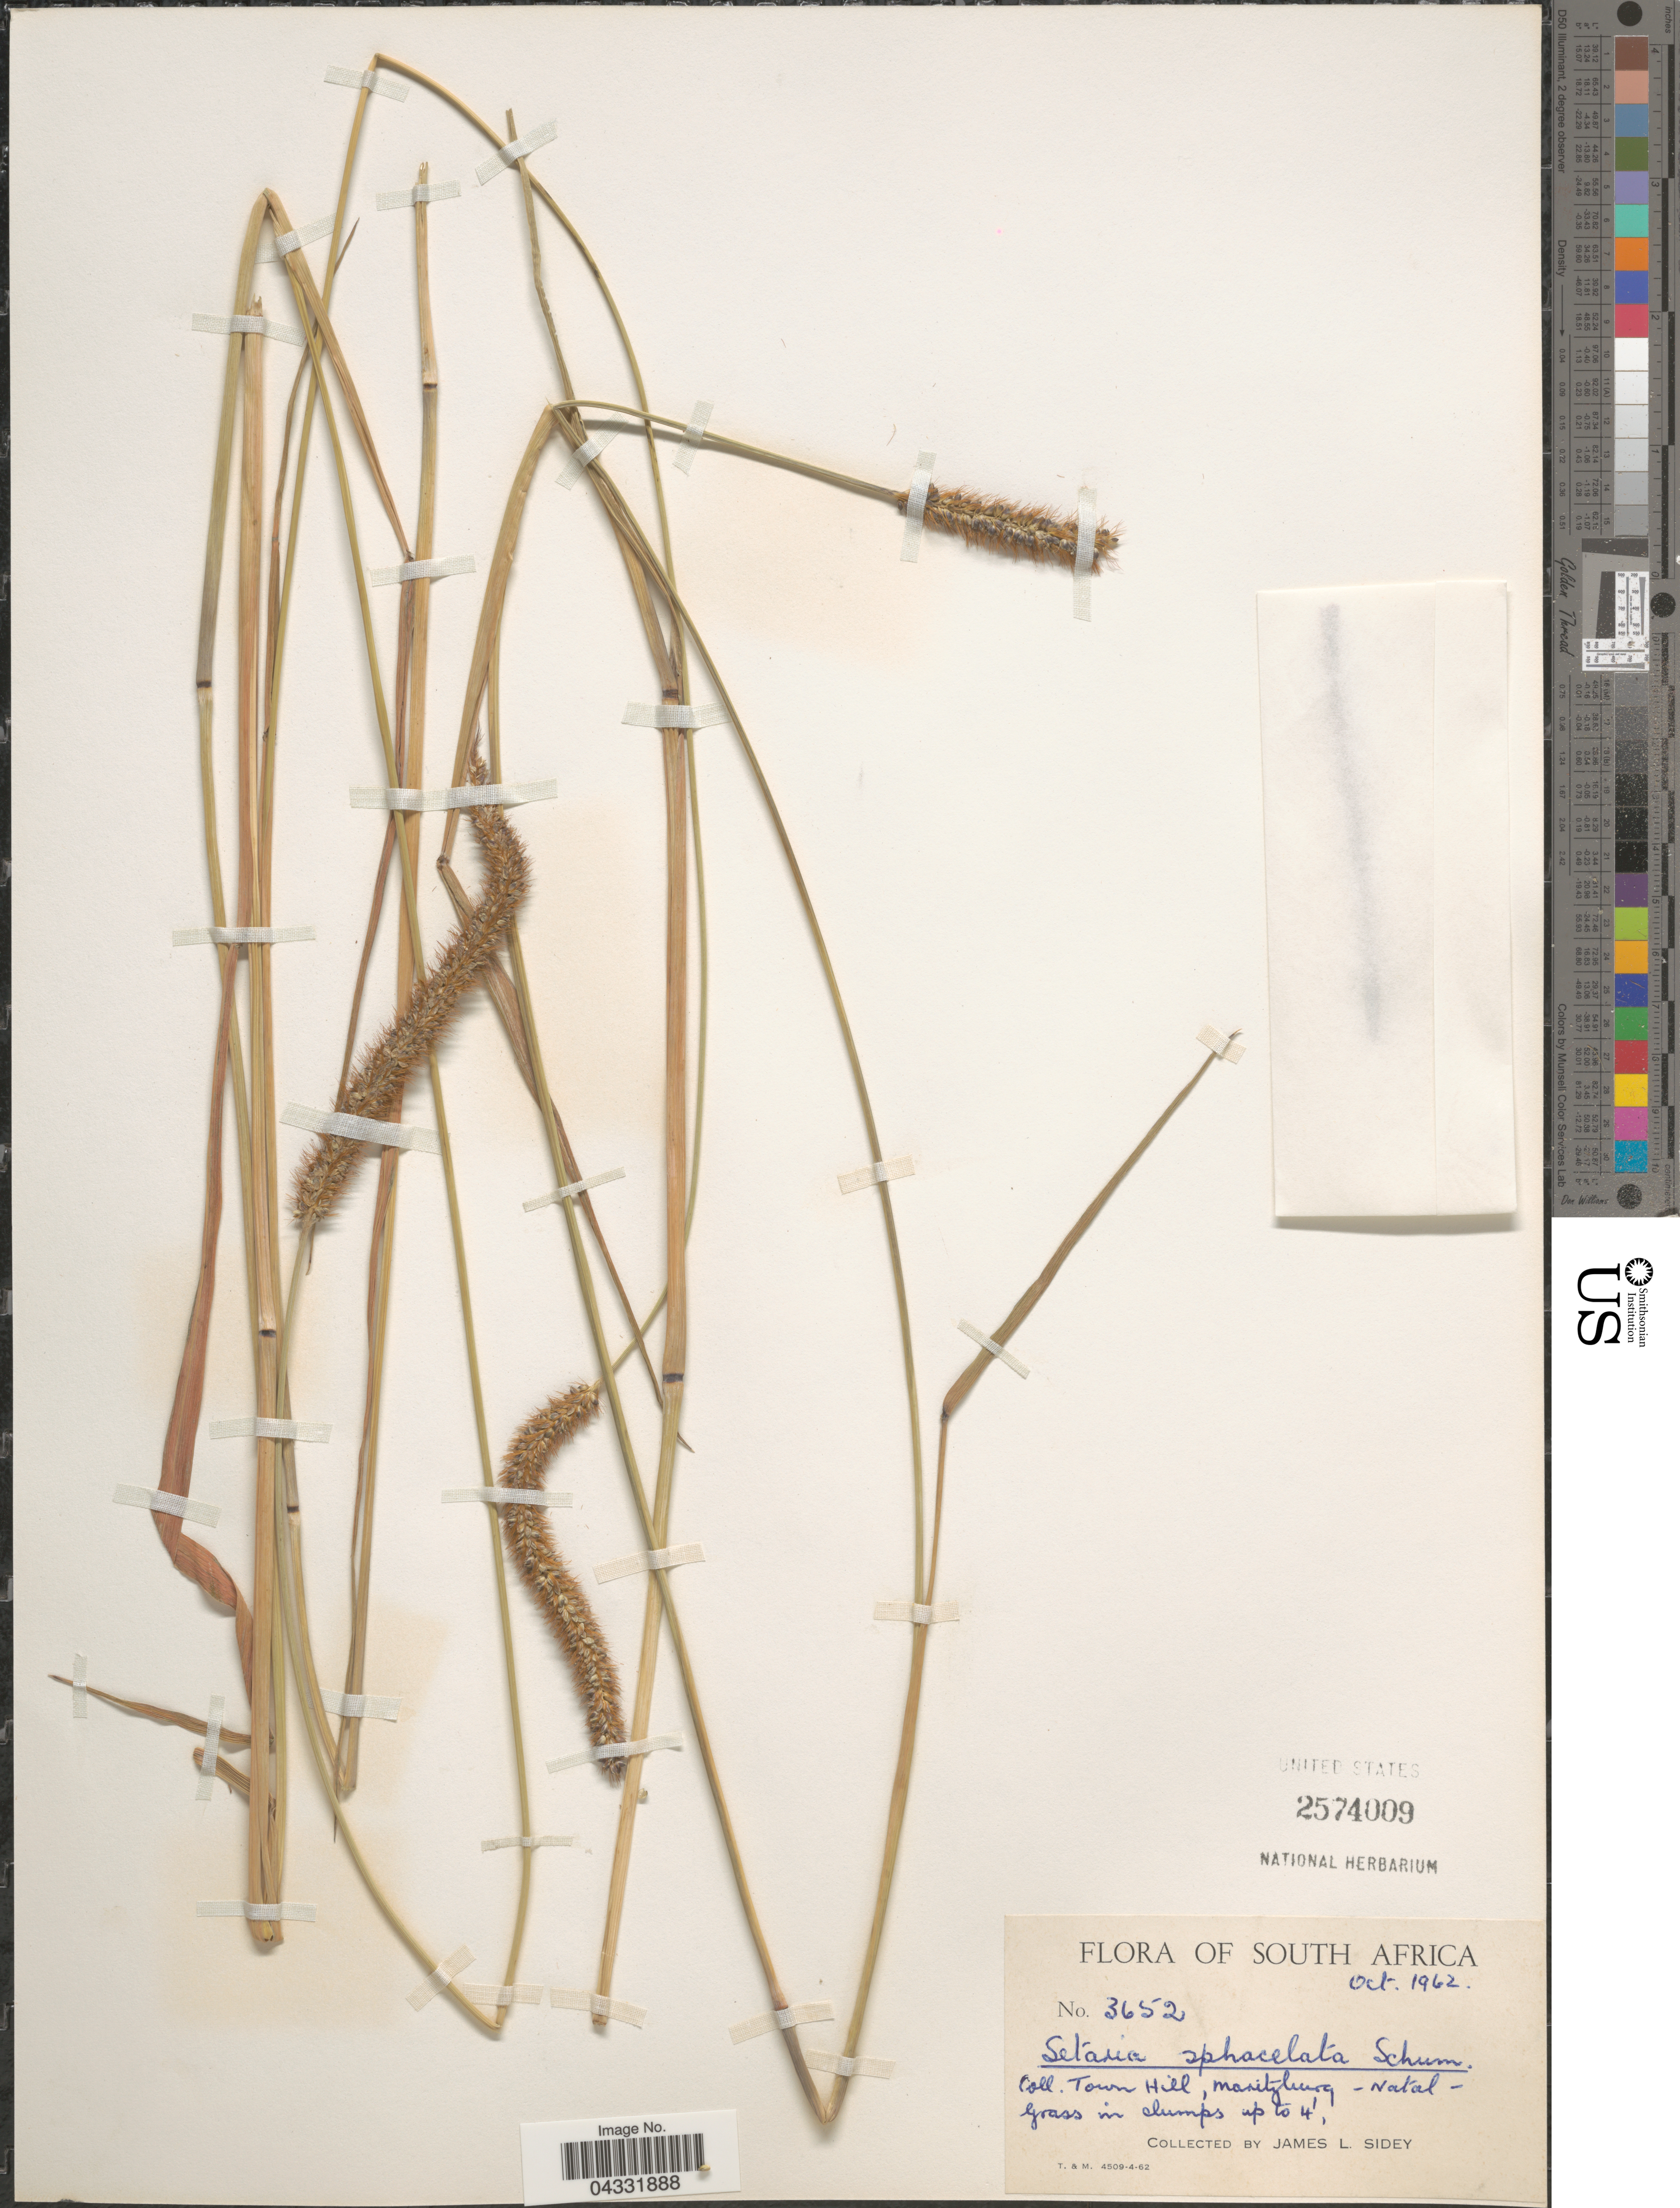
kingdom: Plantae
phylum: Tracheophyta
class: Liliopsida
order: Poales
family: Poaceae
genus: Setaria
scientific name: Setaria sphacelata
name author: (Schumach.) Stapf & Hubb. ex Moss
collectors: J. L. Sidey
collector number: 3652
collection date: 1962-10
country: South Africa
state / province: KwaZulu-Natal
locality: Town Hill, Maritzburg - Natal.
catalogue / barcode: US 2574009